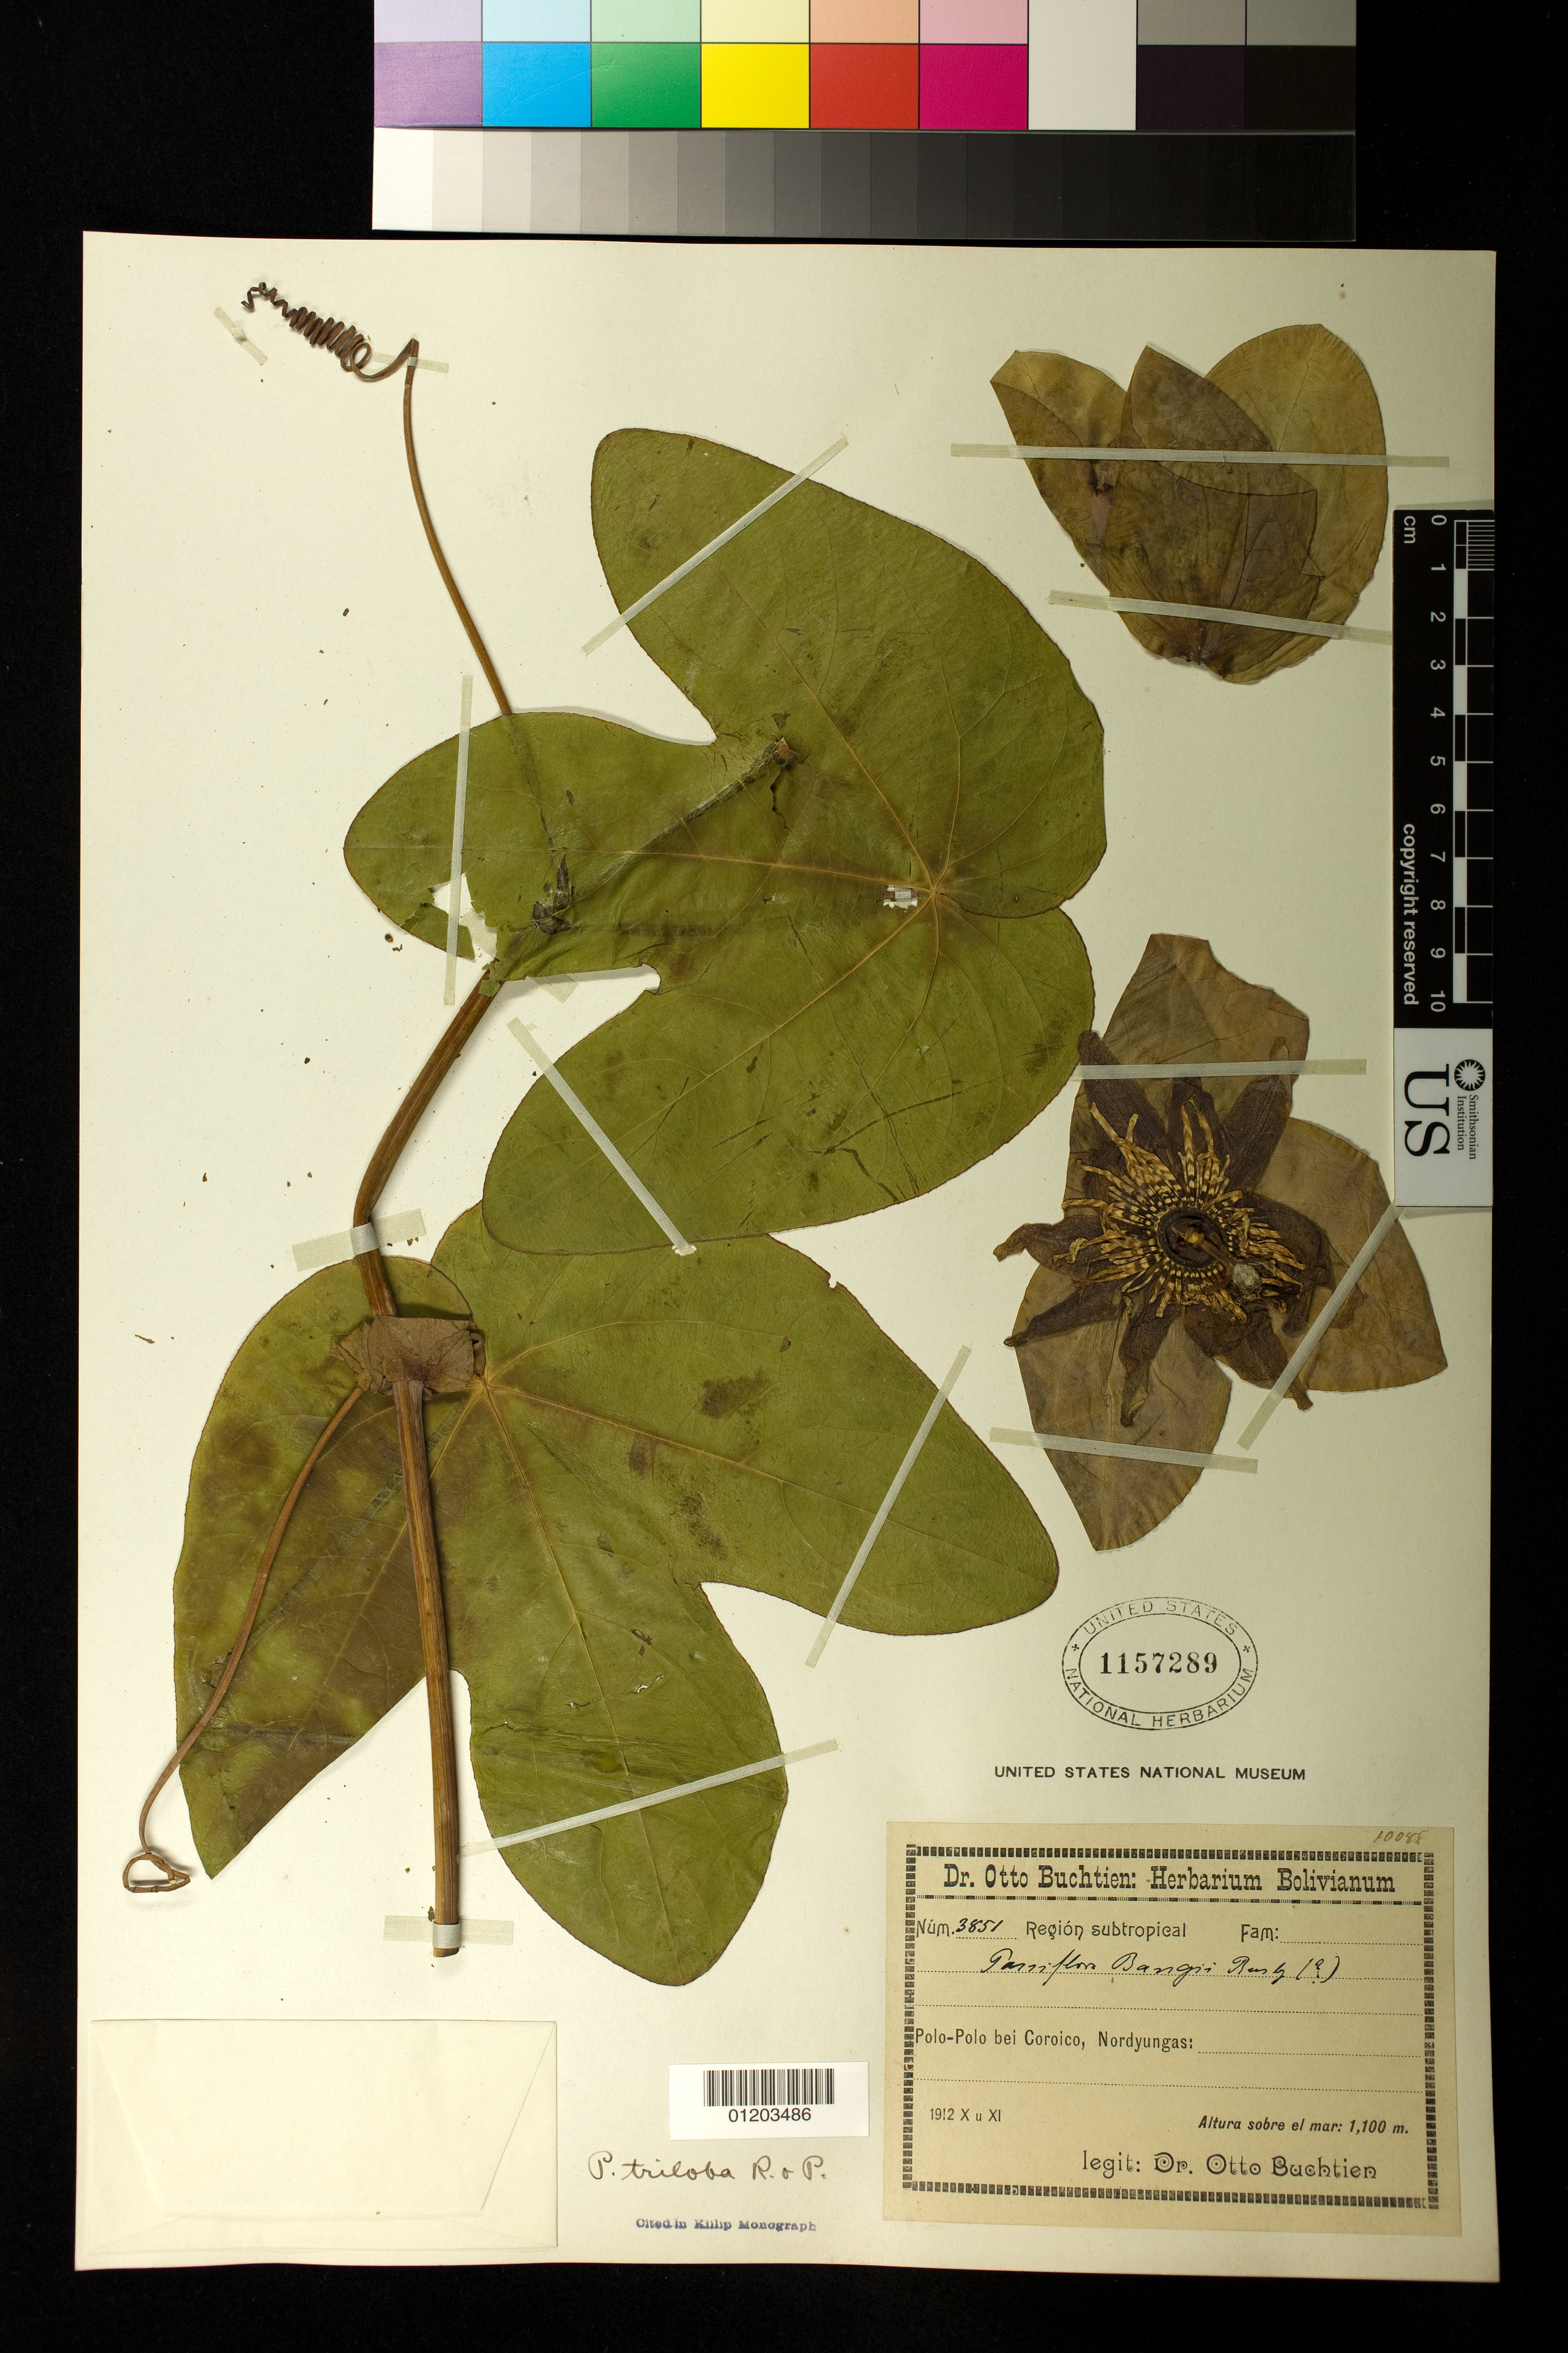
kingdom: Plantae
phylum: Tracheophyta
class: Magnoliopsida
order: Malpighiales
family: Passifloraceae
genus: Passiflora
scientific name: Passiflora triloba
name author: Ruiz & Pav. ex DC.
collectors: O. Buchtien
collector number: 3851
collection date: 1912-10-11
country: Bolivia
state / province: La Paz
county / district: Nor Yungas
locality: Polo-polo bei Coroico, Nordyungas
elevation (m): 1100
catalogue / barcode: US 1157289